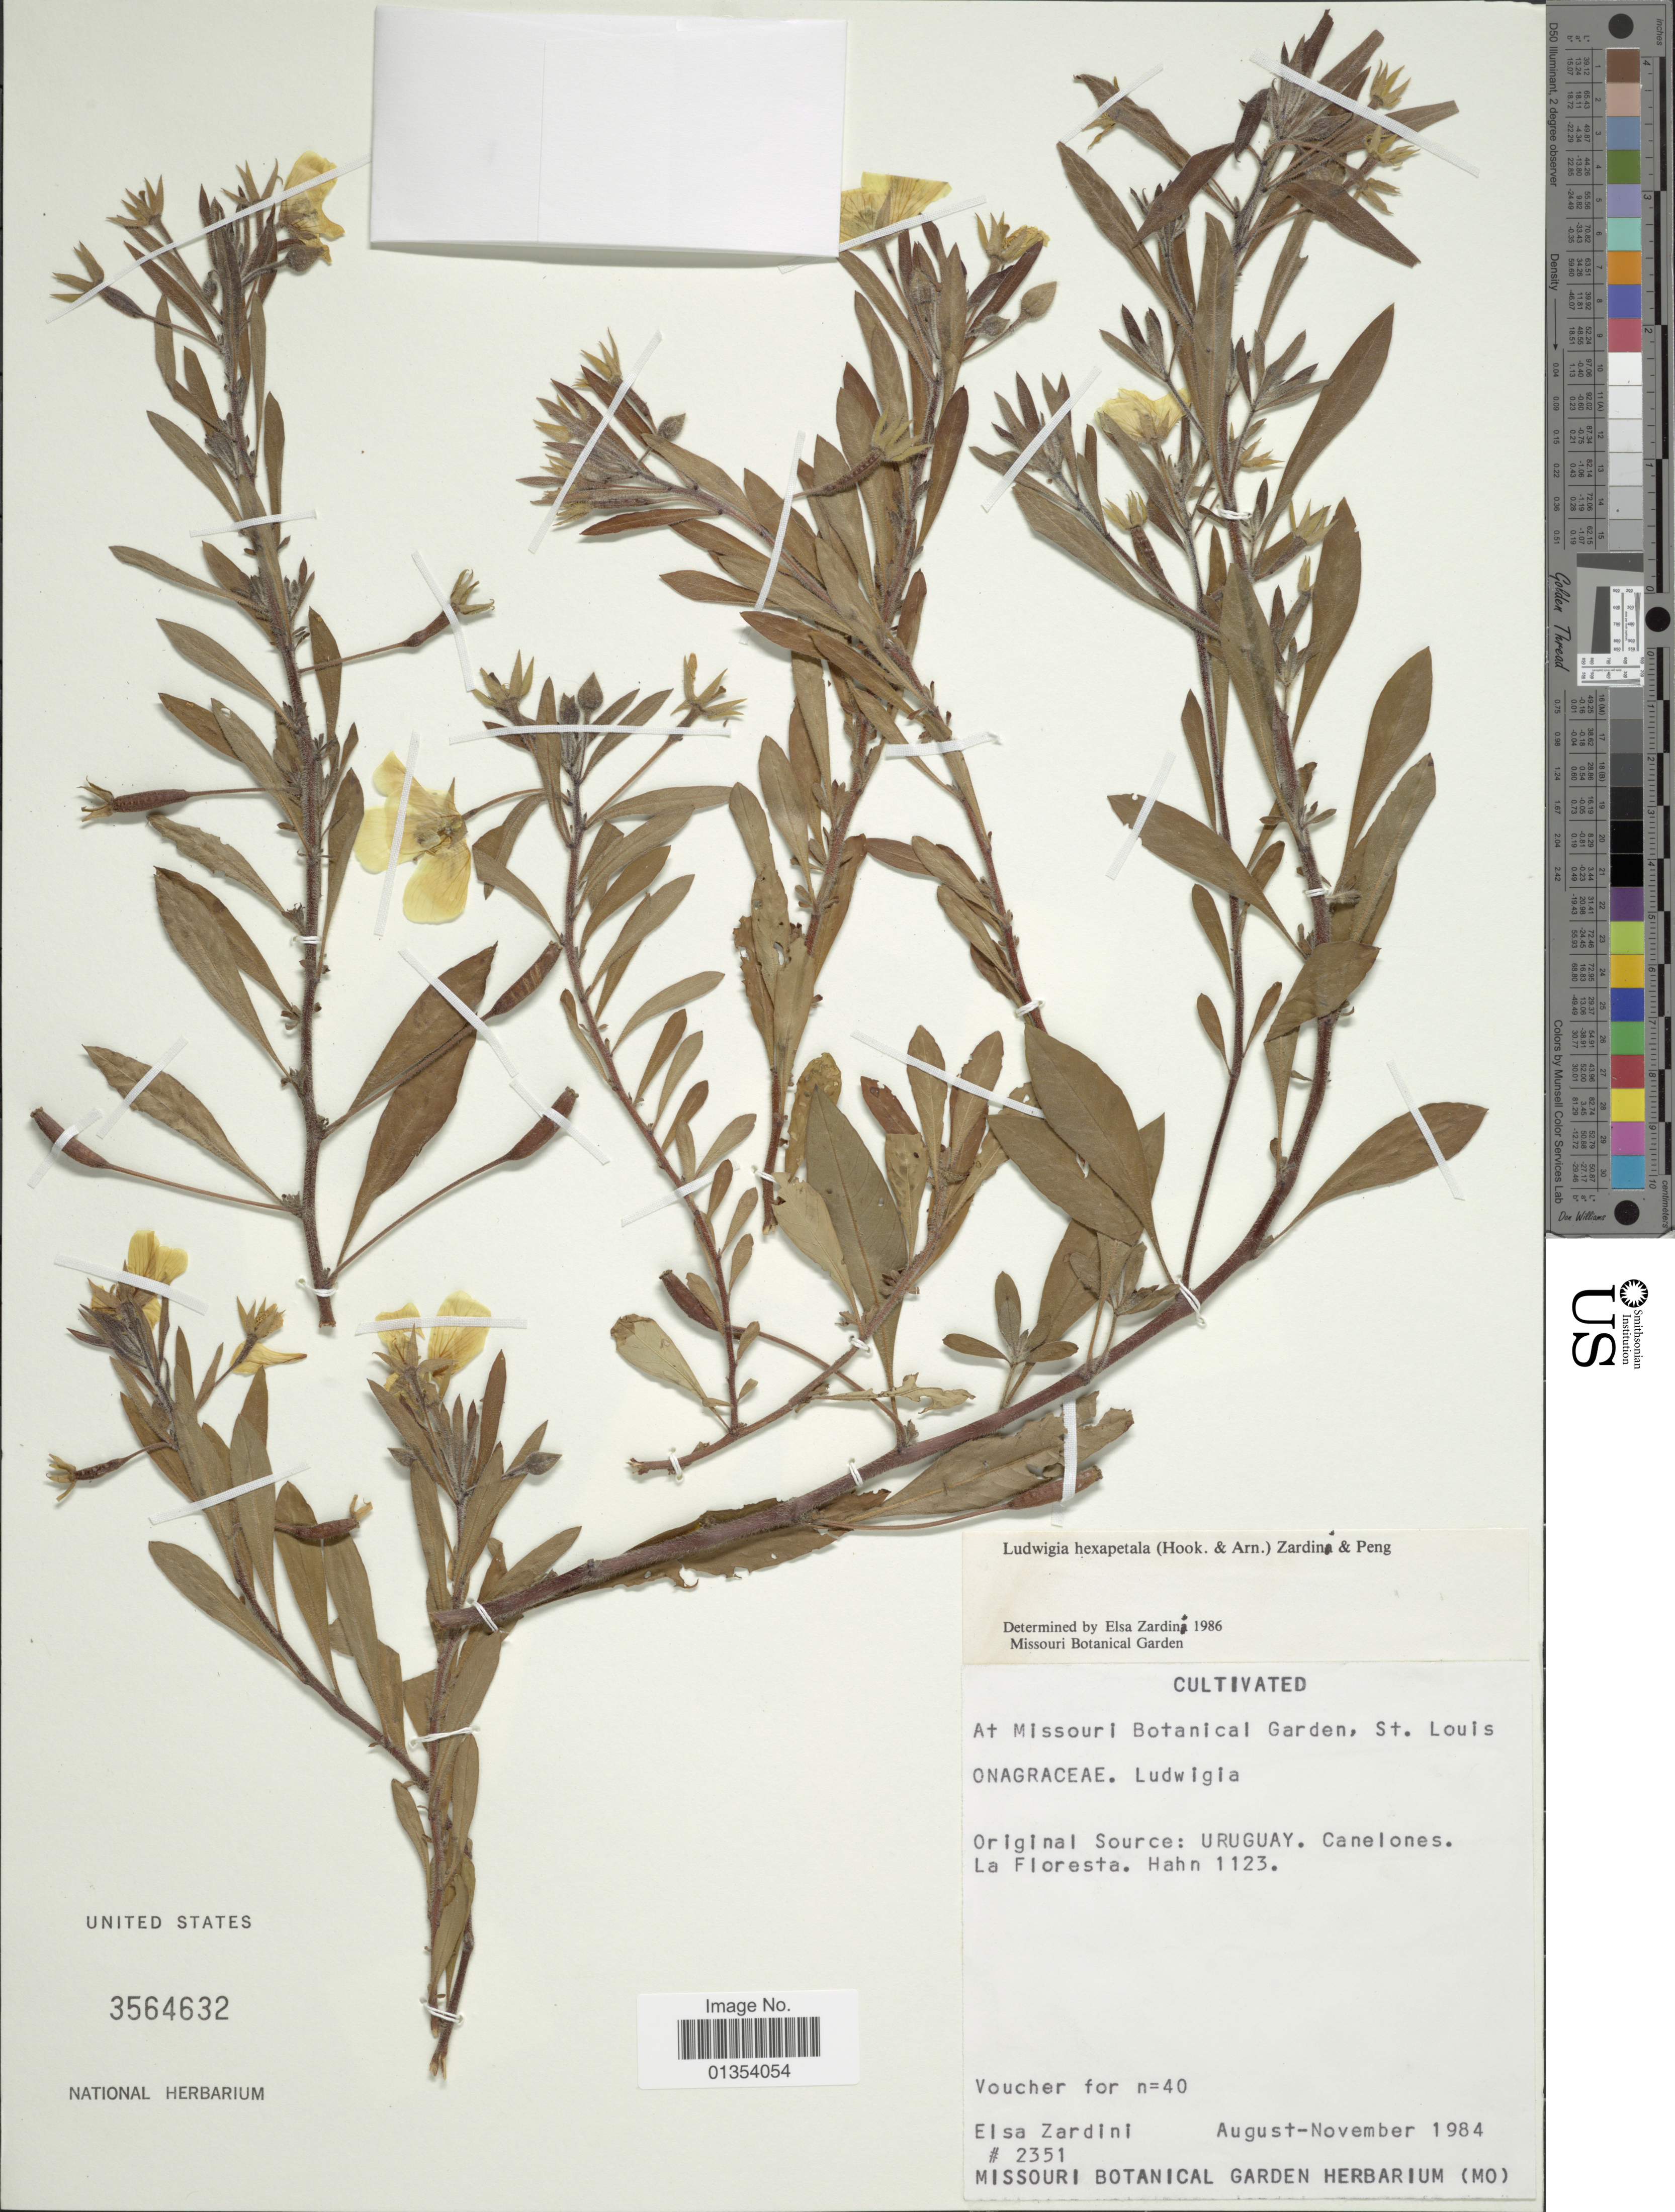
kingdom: Plantae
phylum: Tracheophyta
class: Magnoliopsida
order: Myrtales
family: Onagraceae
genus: Ludwigia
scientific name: Ludwigia hexapetala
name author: (Hook. & Arn.) Zardini et al.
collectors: E. M. Zardini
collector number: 2351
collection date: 1984-08/1984-11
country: United States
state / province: Missouri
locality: At Missouri Botanical Garden, St. Louis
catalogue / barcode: US 3564632